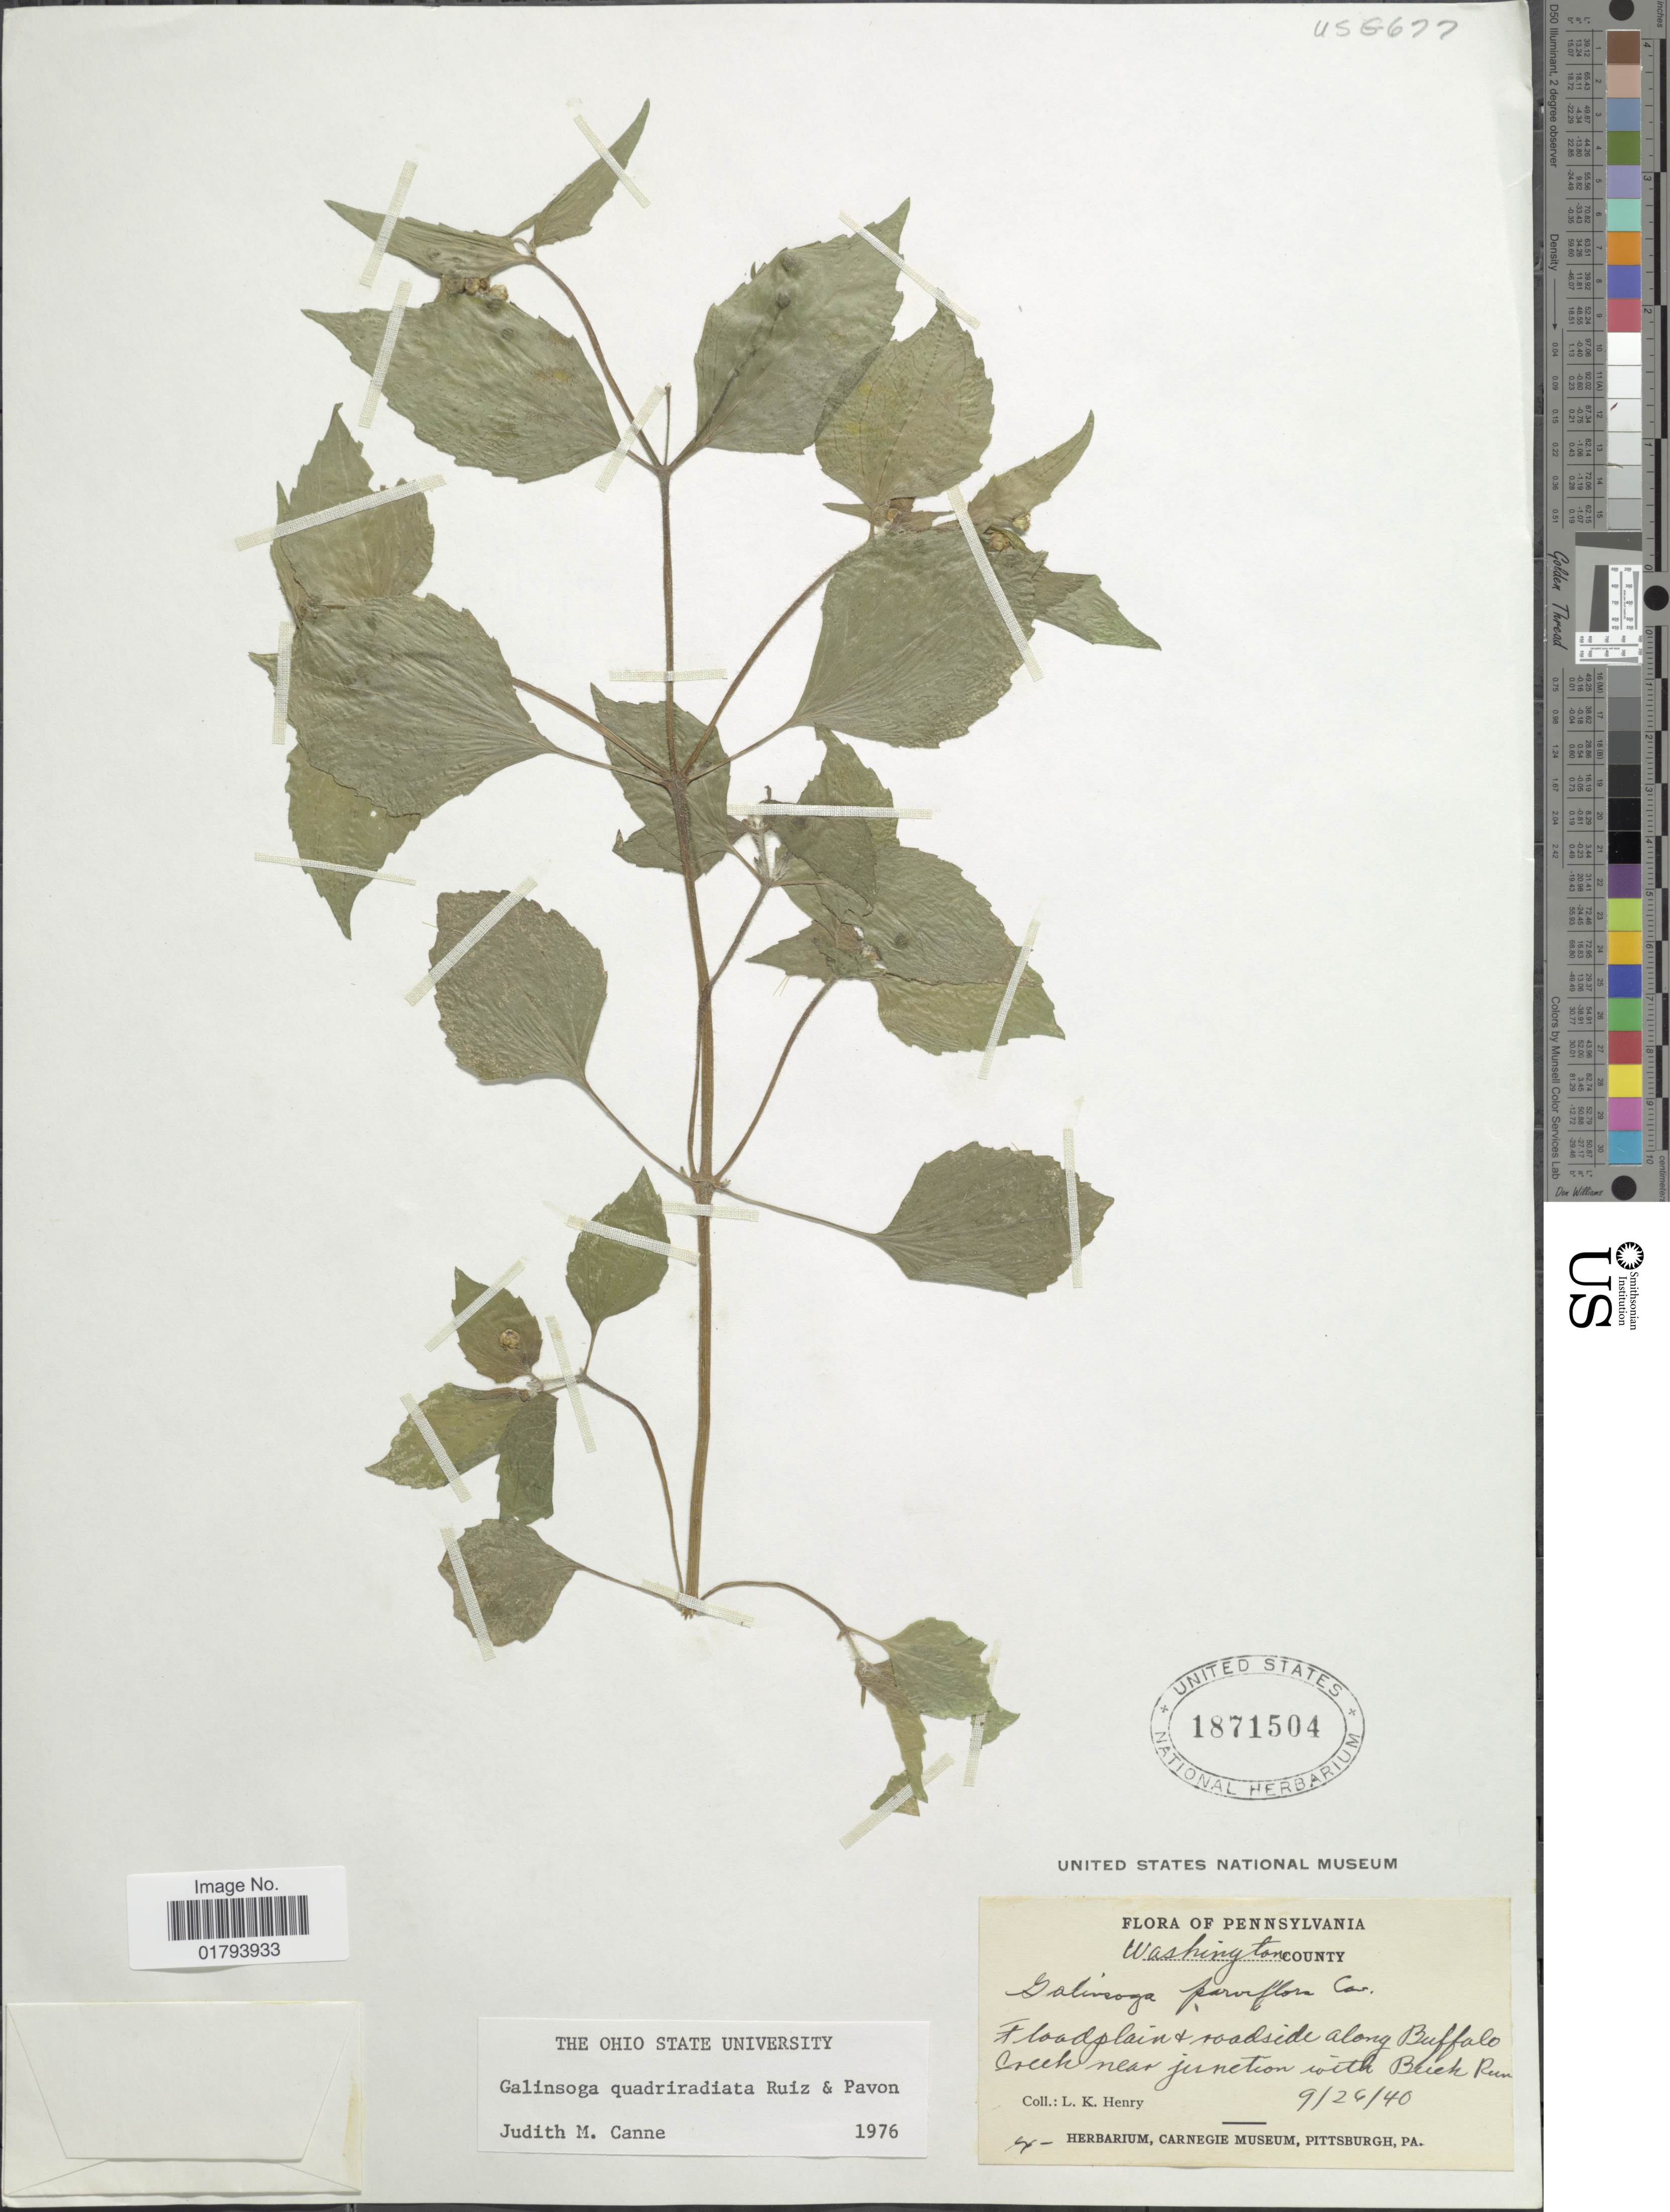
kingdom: Plantae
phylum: Tracheophyta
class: Magnoliopsida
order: Asterales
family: Asteraceae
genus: Galinsoga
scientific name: Galinsoga quadriradiata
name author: Ruiz & Pav.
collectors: L. K. Henry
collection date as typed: Transcribed d/m/y: 24/9/40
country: United States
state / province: Pennsylvania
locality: Washington County, Floodplain & roadside along Buffalo Creek near junction with Buck Run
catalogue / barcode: US 1871504